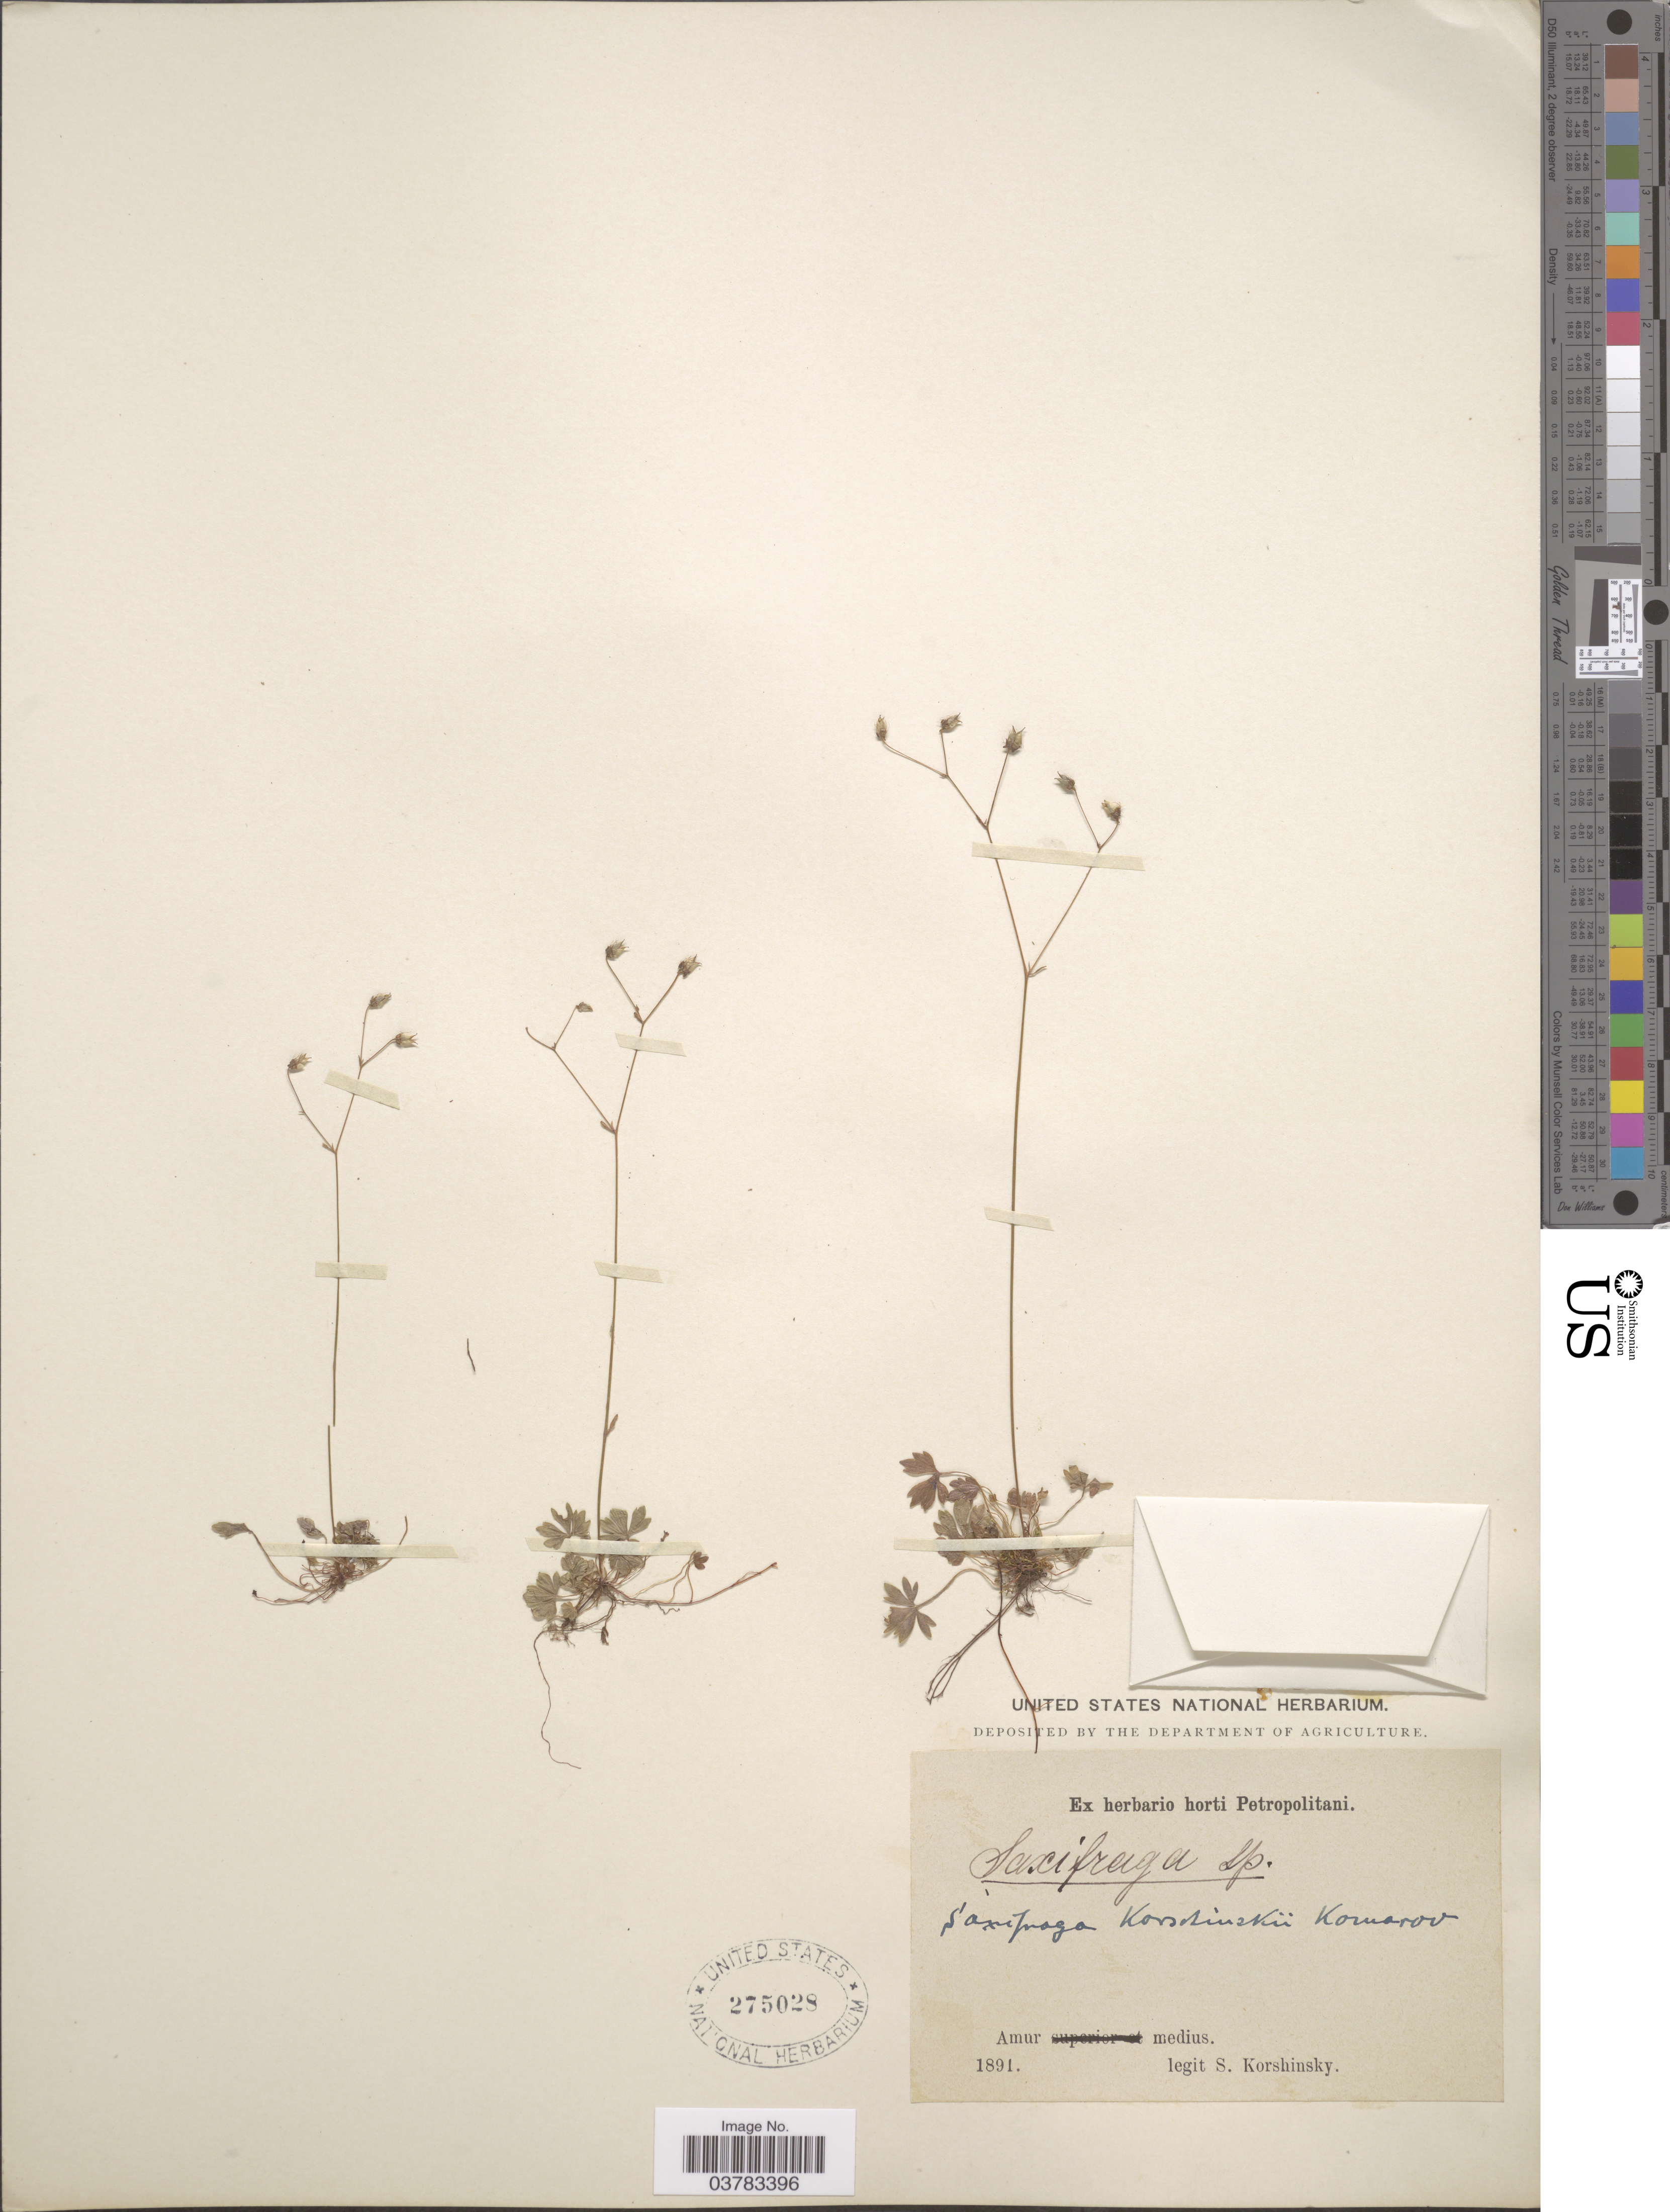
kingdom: Plantae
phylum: Tracheophyta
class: Magnoliopsida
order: Saxifragales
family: Saxifragaceae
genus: Saxifraga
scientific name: Saxifraga korshinskyi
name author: Kom.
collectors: S. I. Korshinsky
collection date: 1891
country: Russian Federation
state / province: Amur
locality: Amur medius.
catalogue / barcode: US 275028